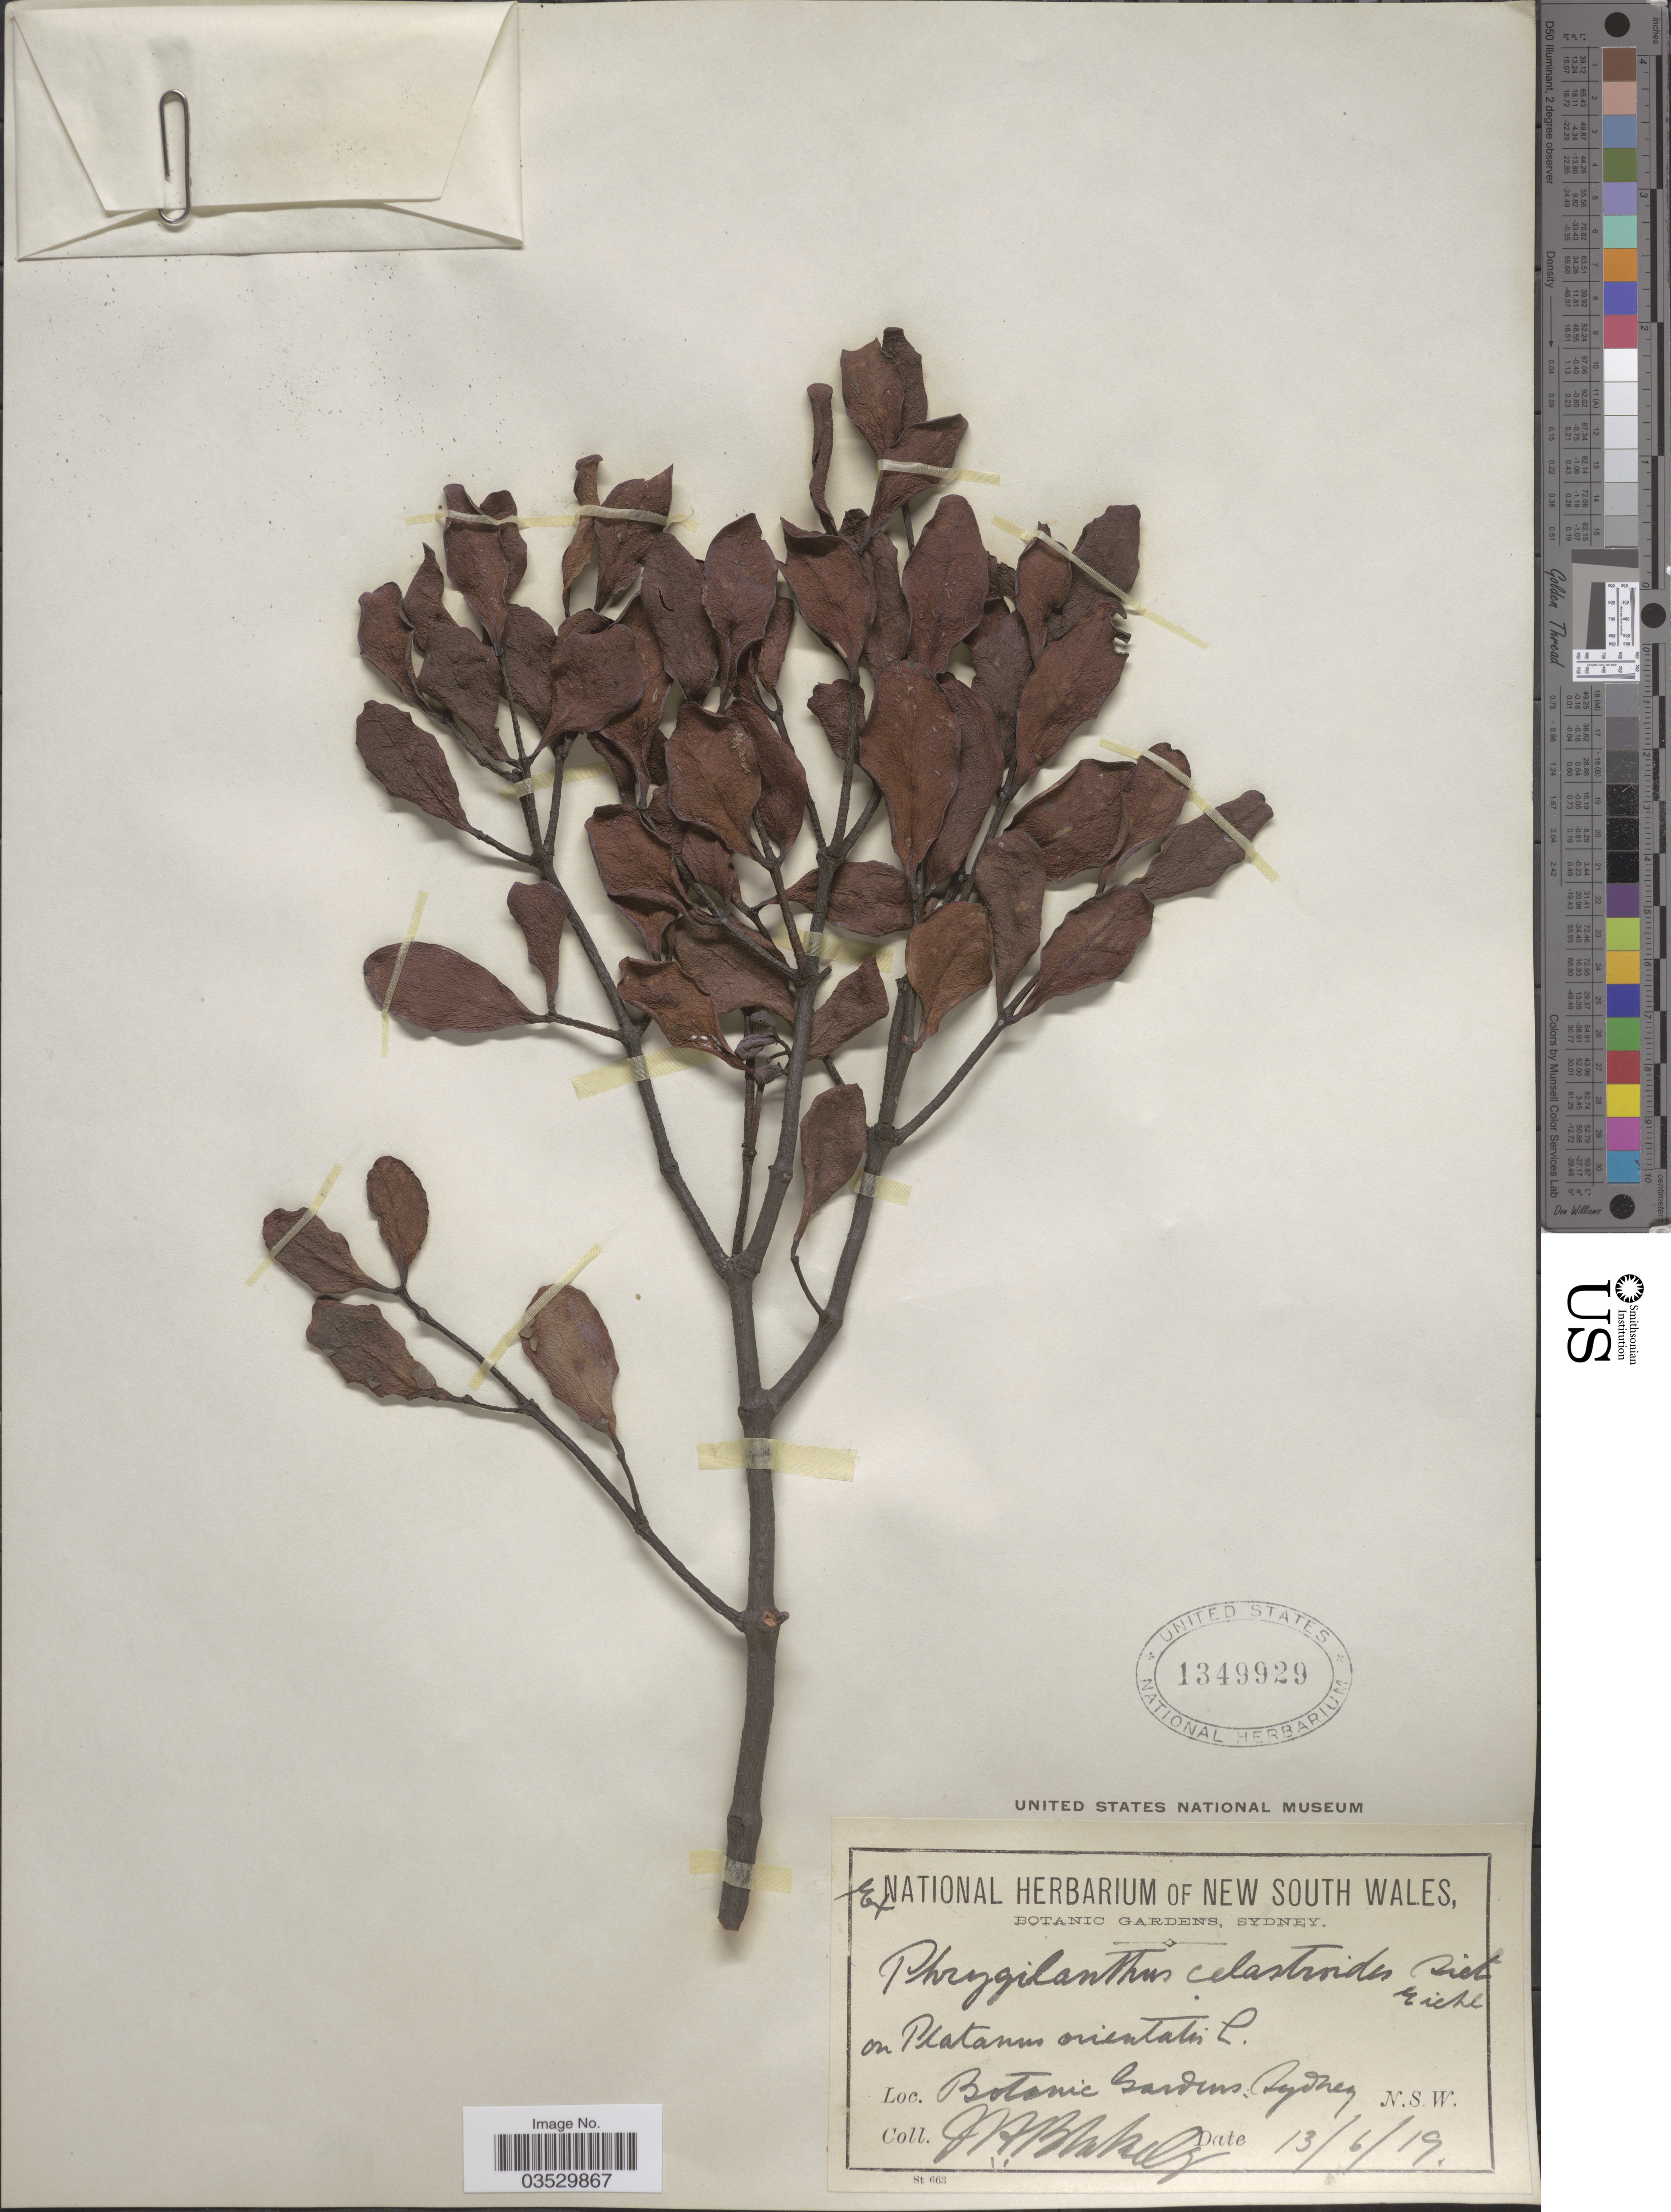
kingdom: Plantae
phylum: Tracheophyta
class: Magnoliopsida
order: Santalales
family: Loranthaceae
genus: Muellerina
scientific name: Muellerina celastroides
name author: (Schult. & Schult. f.) Tiegh.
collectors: W. Blakely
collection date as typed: Transcribed d/m/y: 13/6/19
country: Australia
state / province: New South Wales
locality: Botanic Gardens. Sydney.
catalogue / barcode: US 1349929